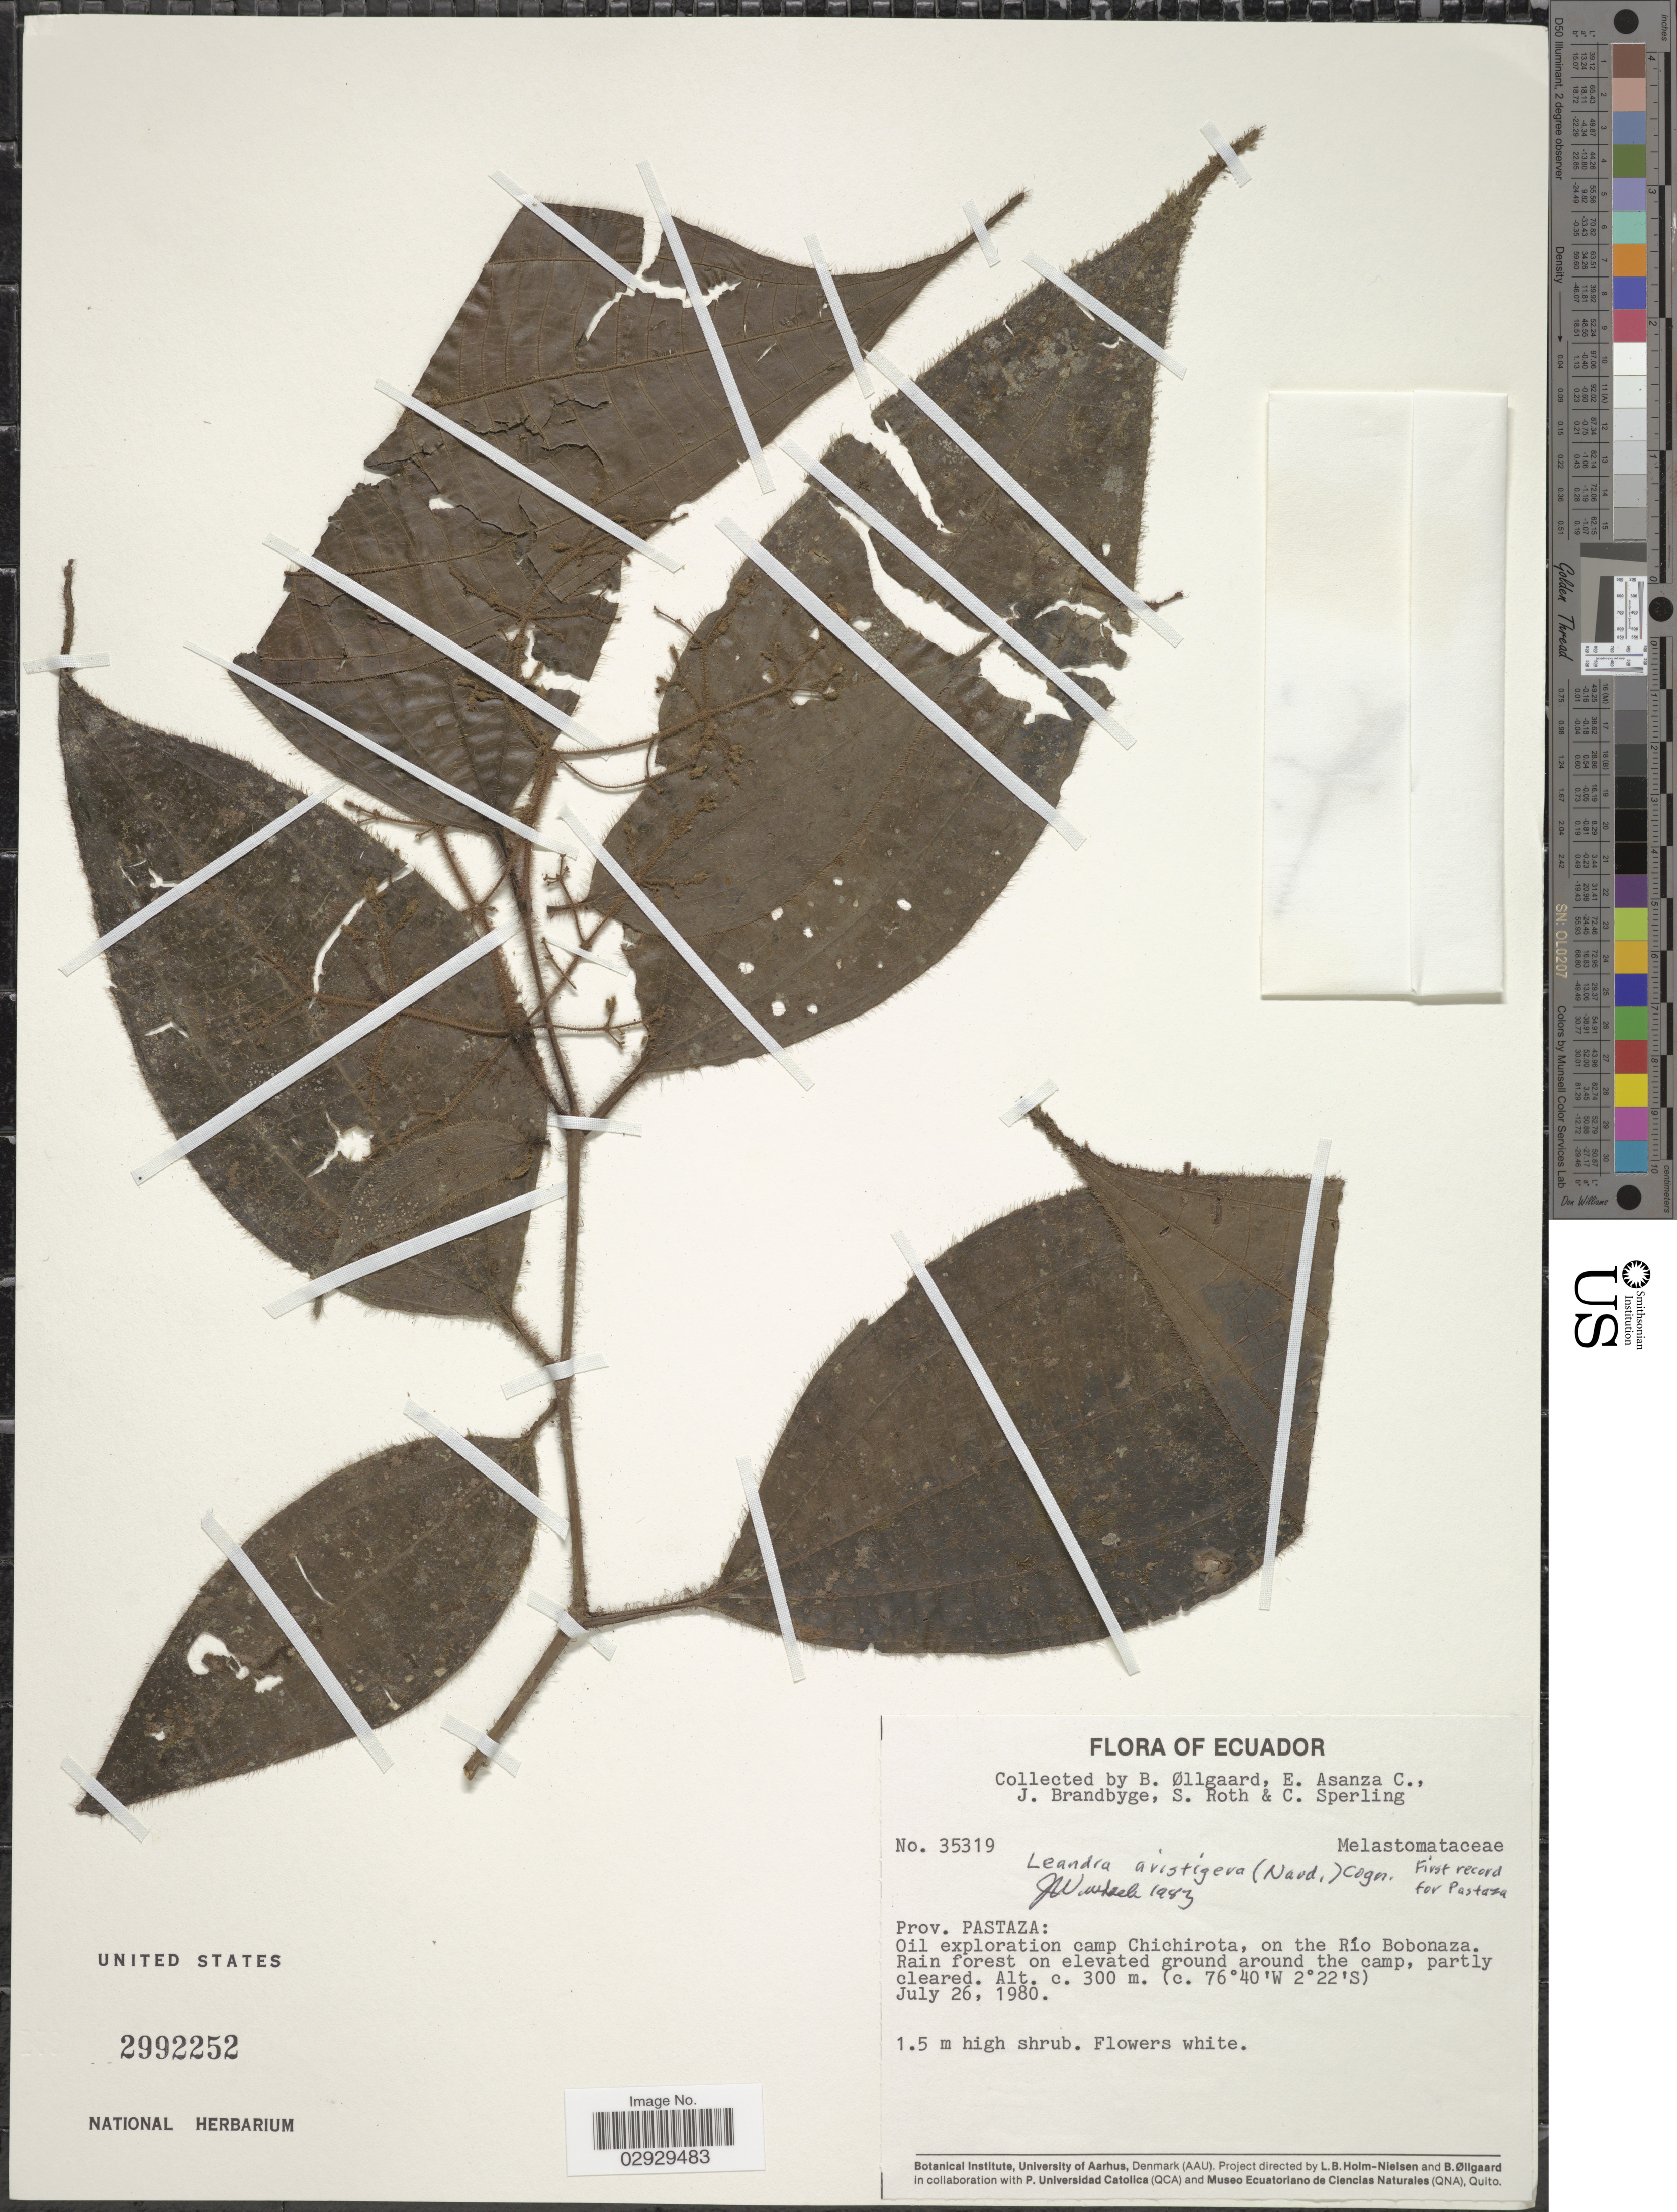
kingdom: Plantae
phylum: Tracheophyta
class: Magnoliopsida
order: Myrtales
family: Melastomataceae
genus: Leandra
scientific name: Leandra aristigera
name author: (Naudin) Cogn.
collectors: B. Øllgaard, E. Asanza C., J. Brandbyge, C. Roth & C. Sperling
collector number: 35319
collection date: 1980-07-26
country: Ecuador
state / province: Pastaza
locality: Oil exploration camp Chichirota, on the Río Bobonaza.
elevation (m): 300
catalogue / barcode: US 2992252